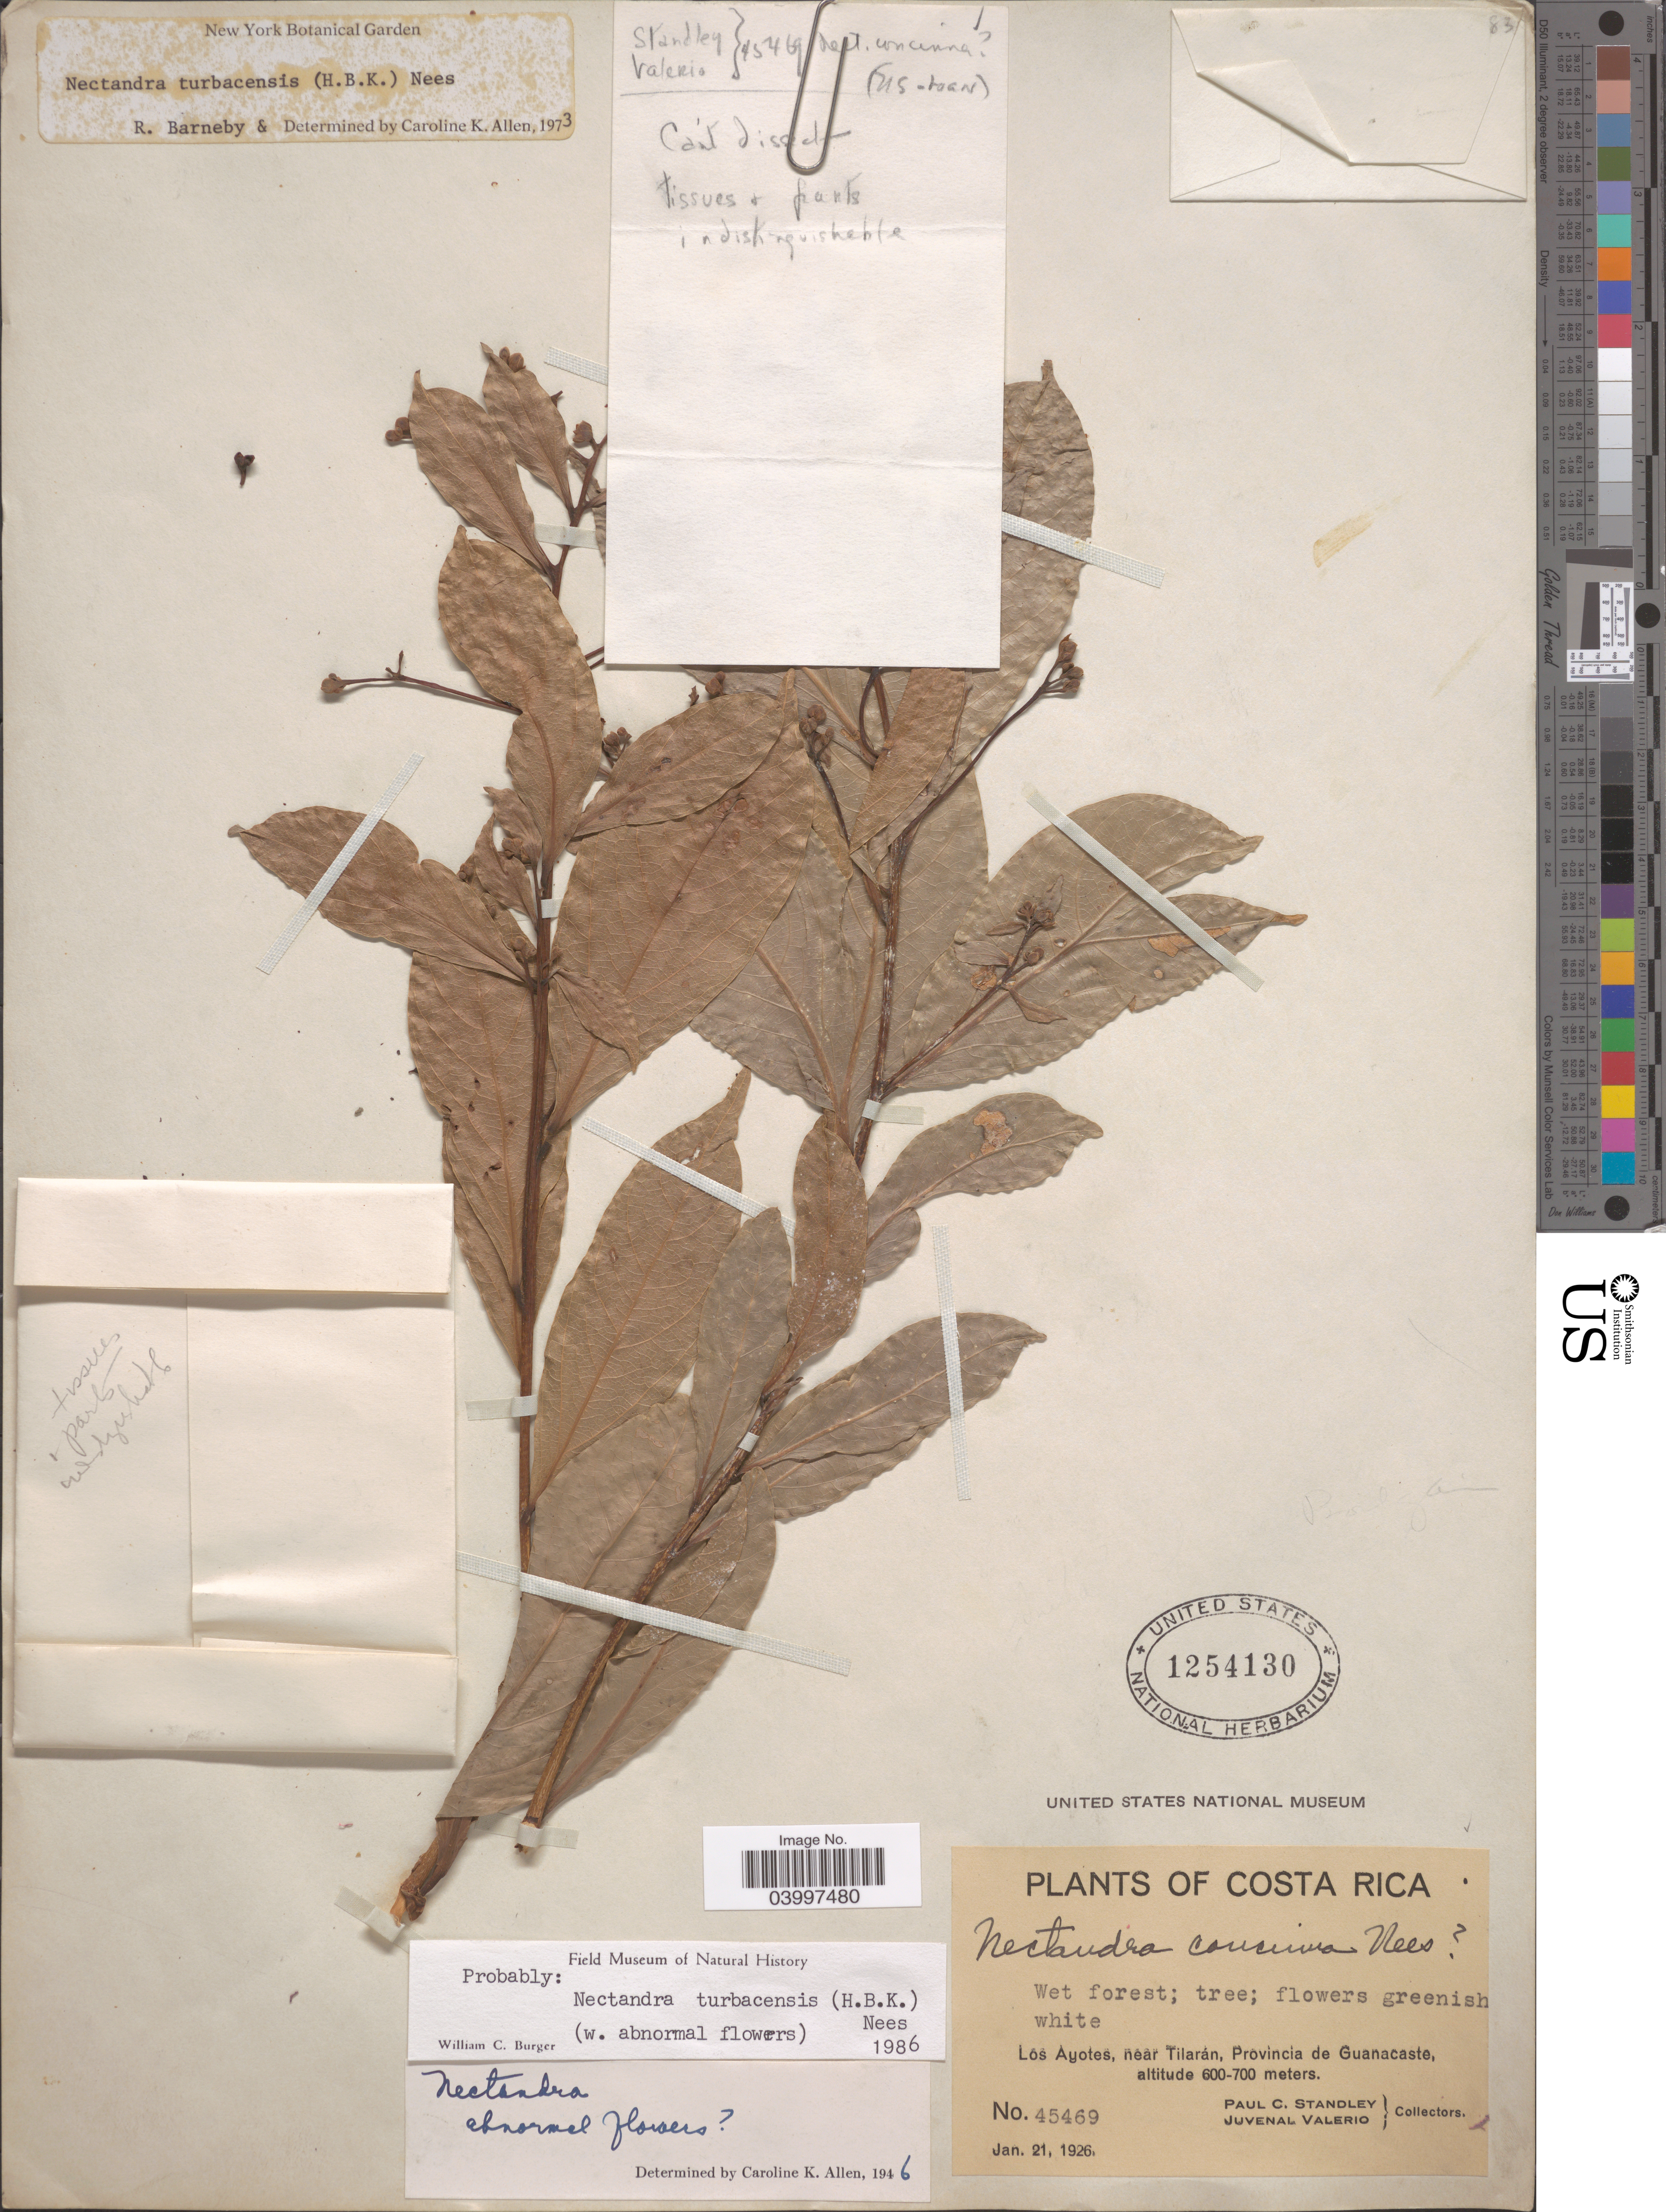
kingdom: Plantae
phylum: Tracheophyta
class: Magnoliopsida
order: Laurales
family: Lauraceae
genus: Nectandra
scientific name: Nectandra turbacensis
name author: (Kunth) Nees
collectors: P. C. Standley & J. Valerio R.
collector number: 45469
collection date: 1926-01-21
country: Costa Rica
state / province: Guanacaste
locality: Los Ayotes, near Tilarán.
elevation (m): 600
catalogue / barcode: US 1254130